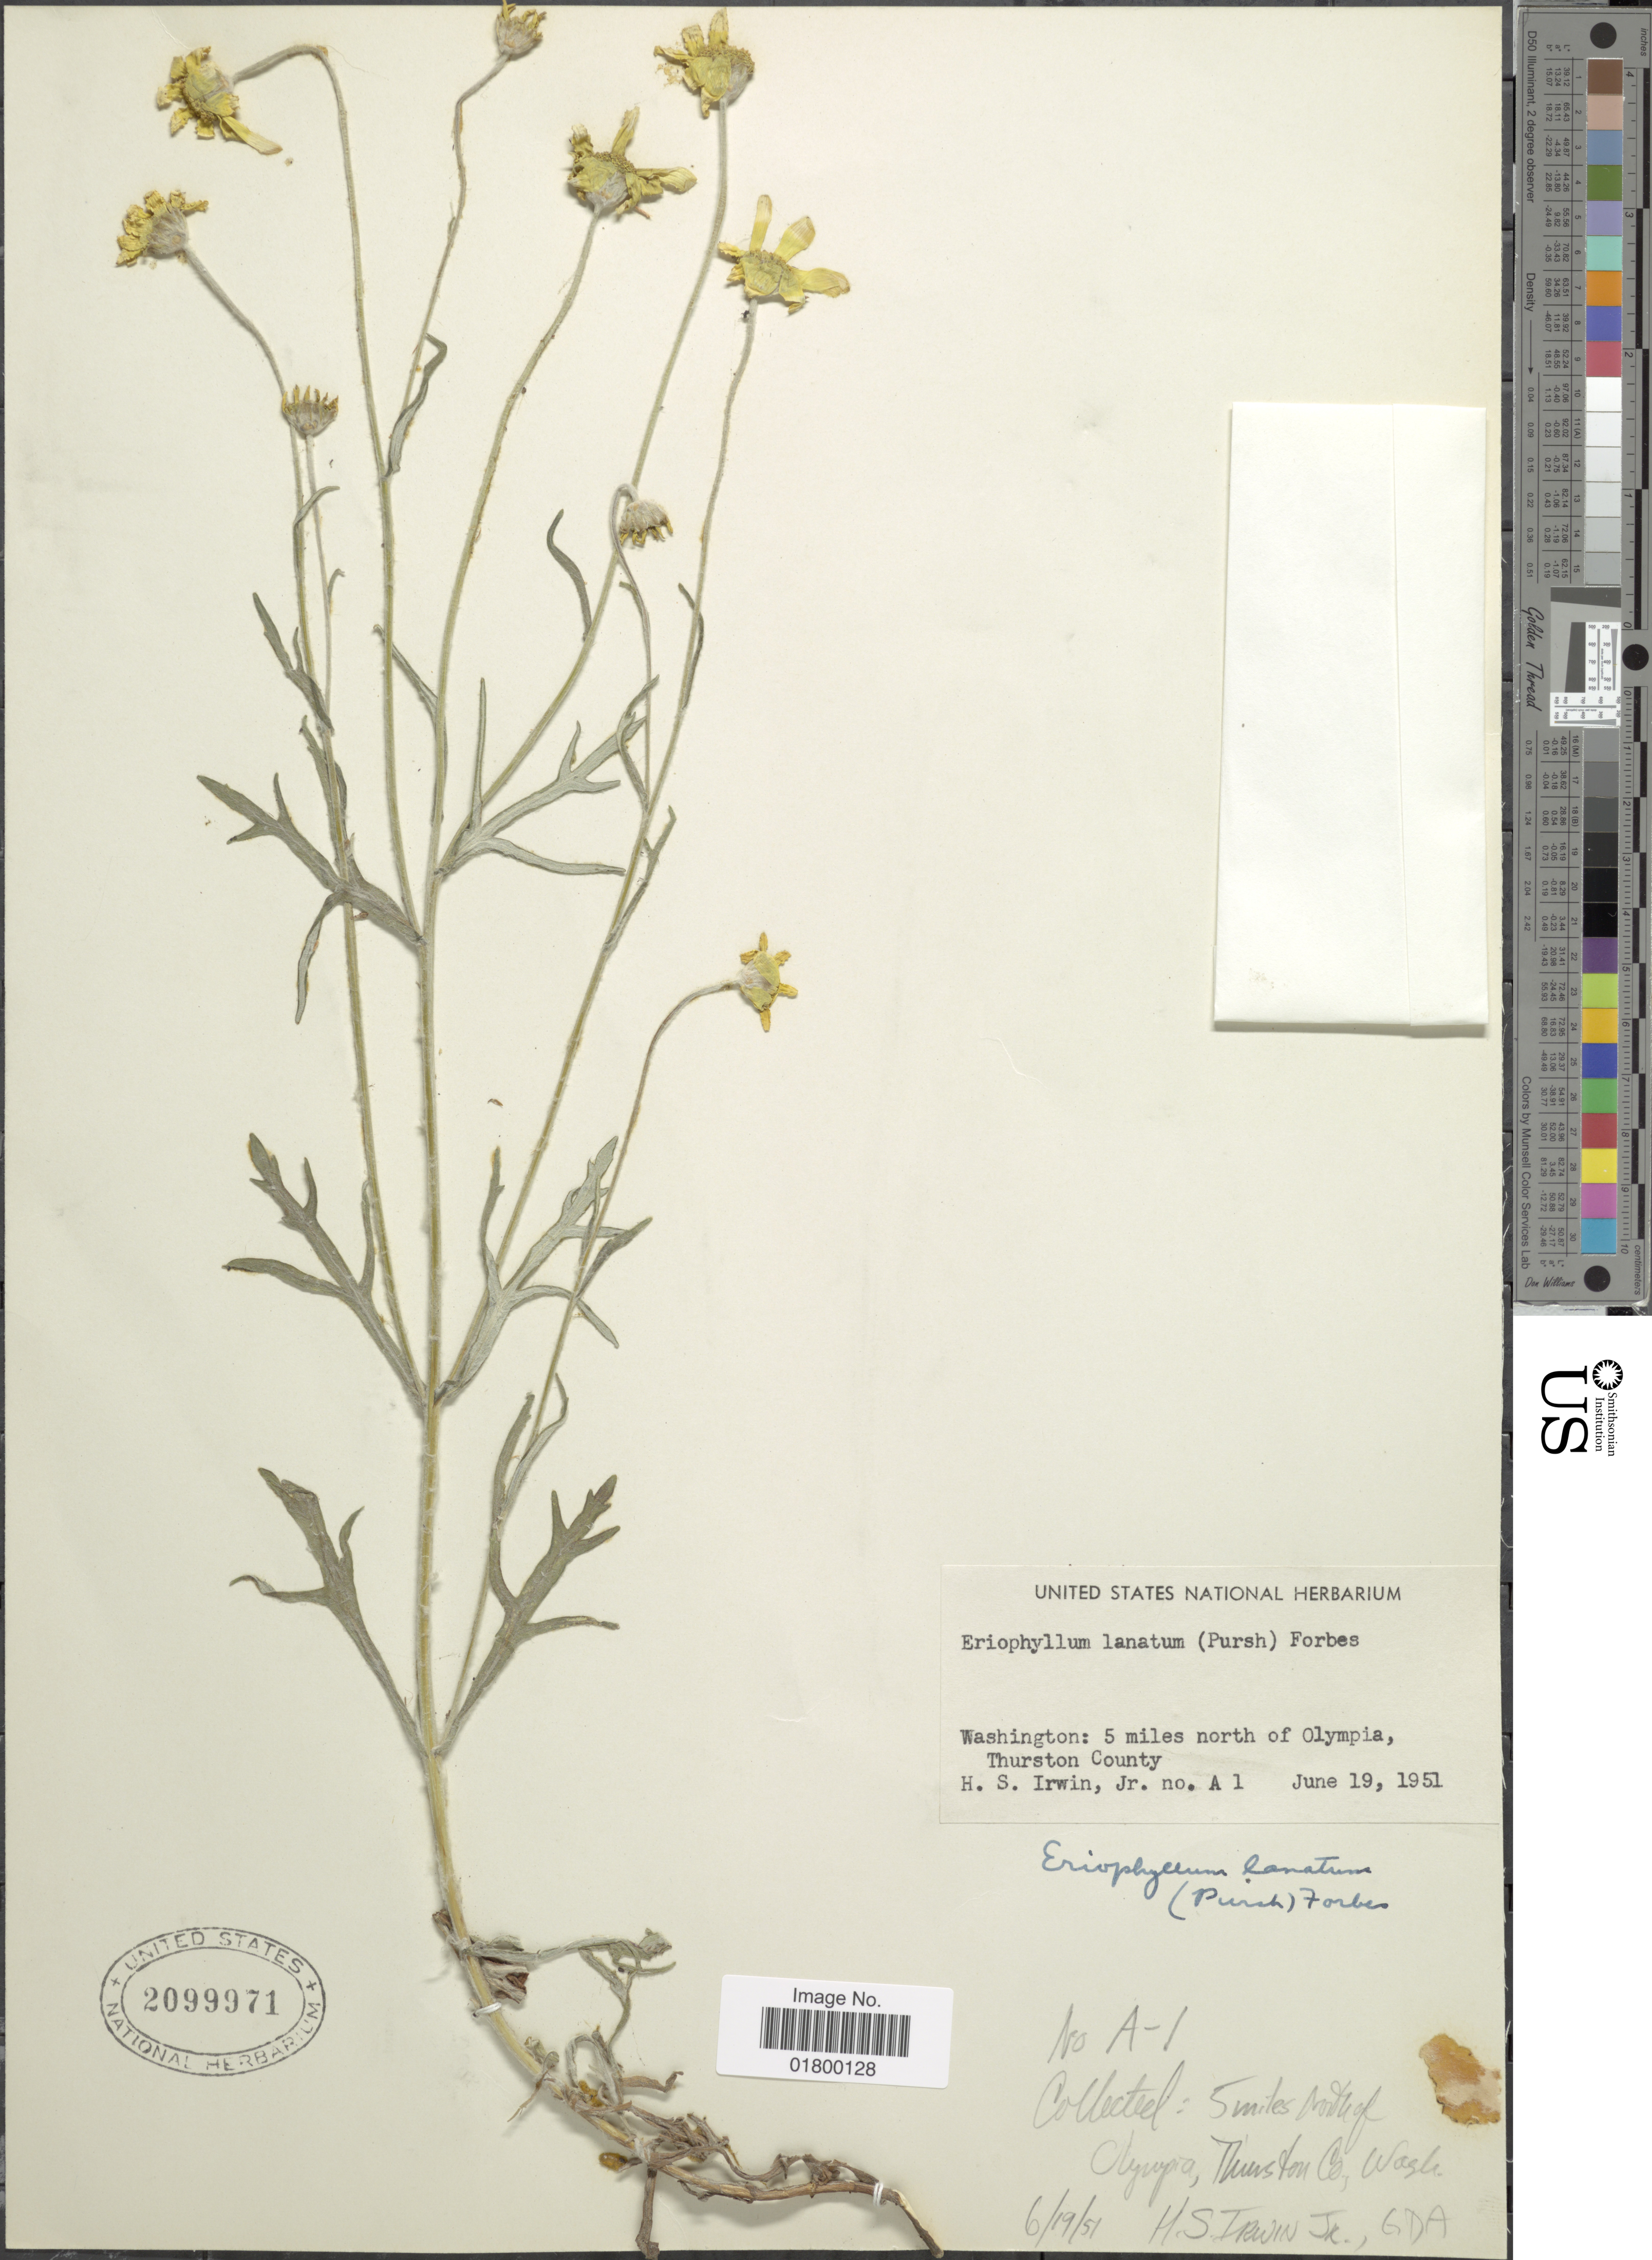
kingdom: Plantae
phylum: Tracheophyta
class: Magnoliopsida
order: Asterales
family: Asteraceae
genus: Eriophyllum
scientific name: Eriophyllum lanatum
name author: (Pursh) J. Forbes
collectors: H. Irwin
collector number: A-1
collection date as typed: Transcribed d/m/y: 19/6/51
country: United States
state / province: Washington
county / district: Thurston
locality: Washington: 5 miles north of Olympia, Thurston County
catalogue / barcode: US 2099971